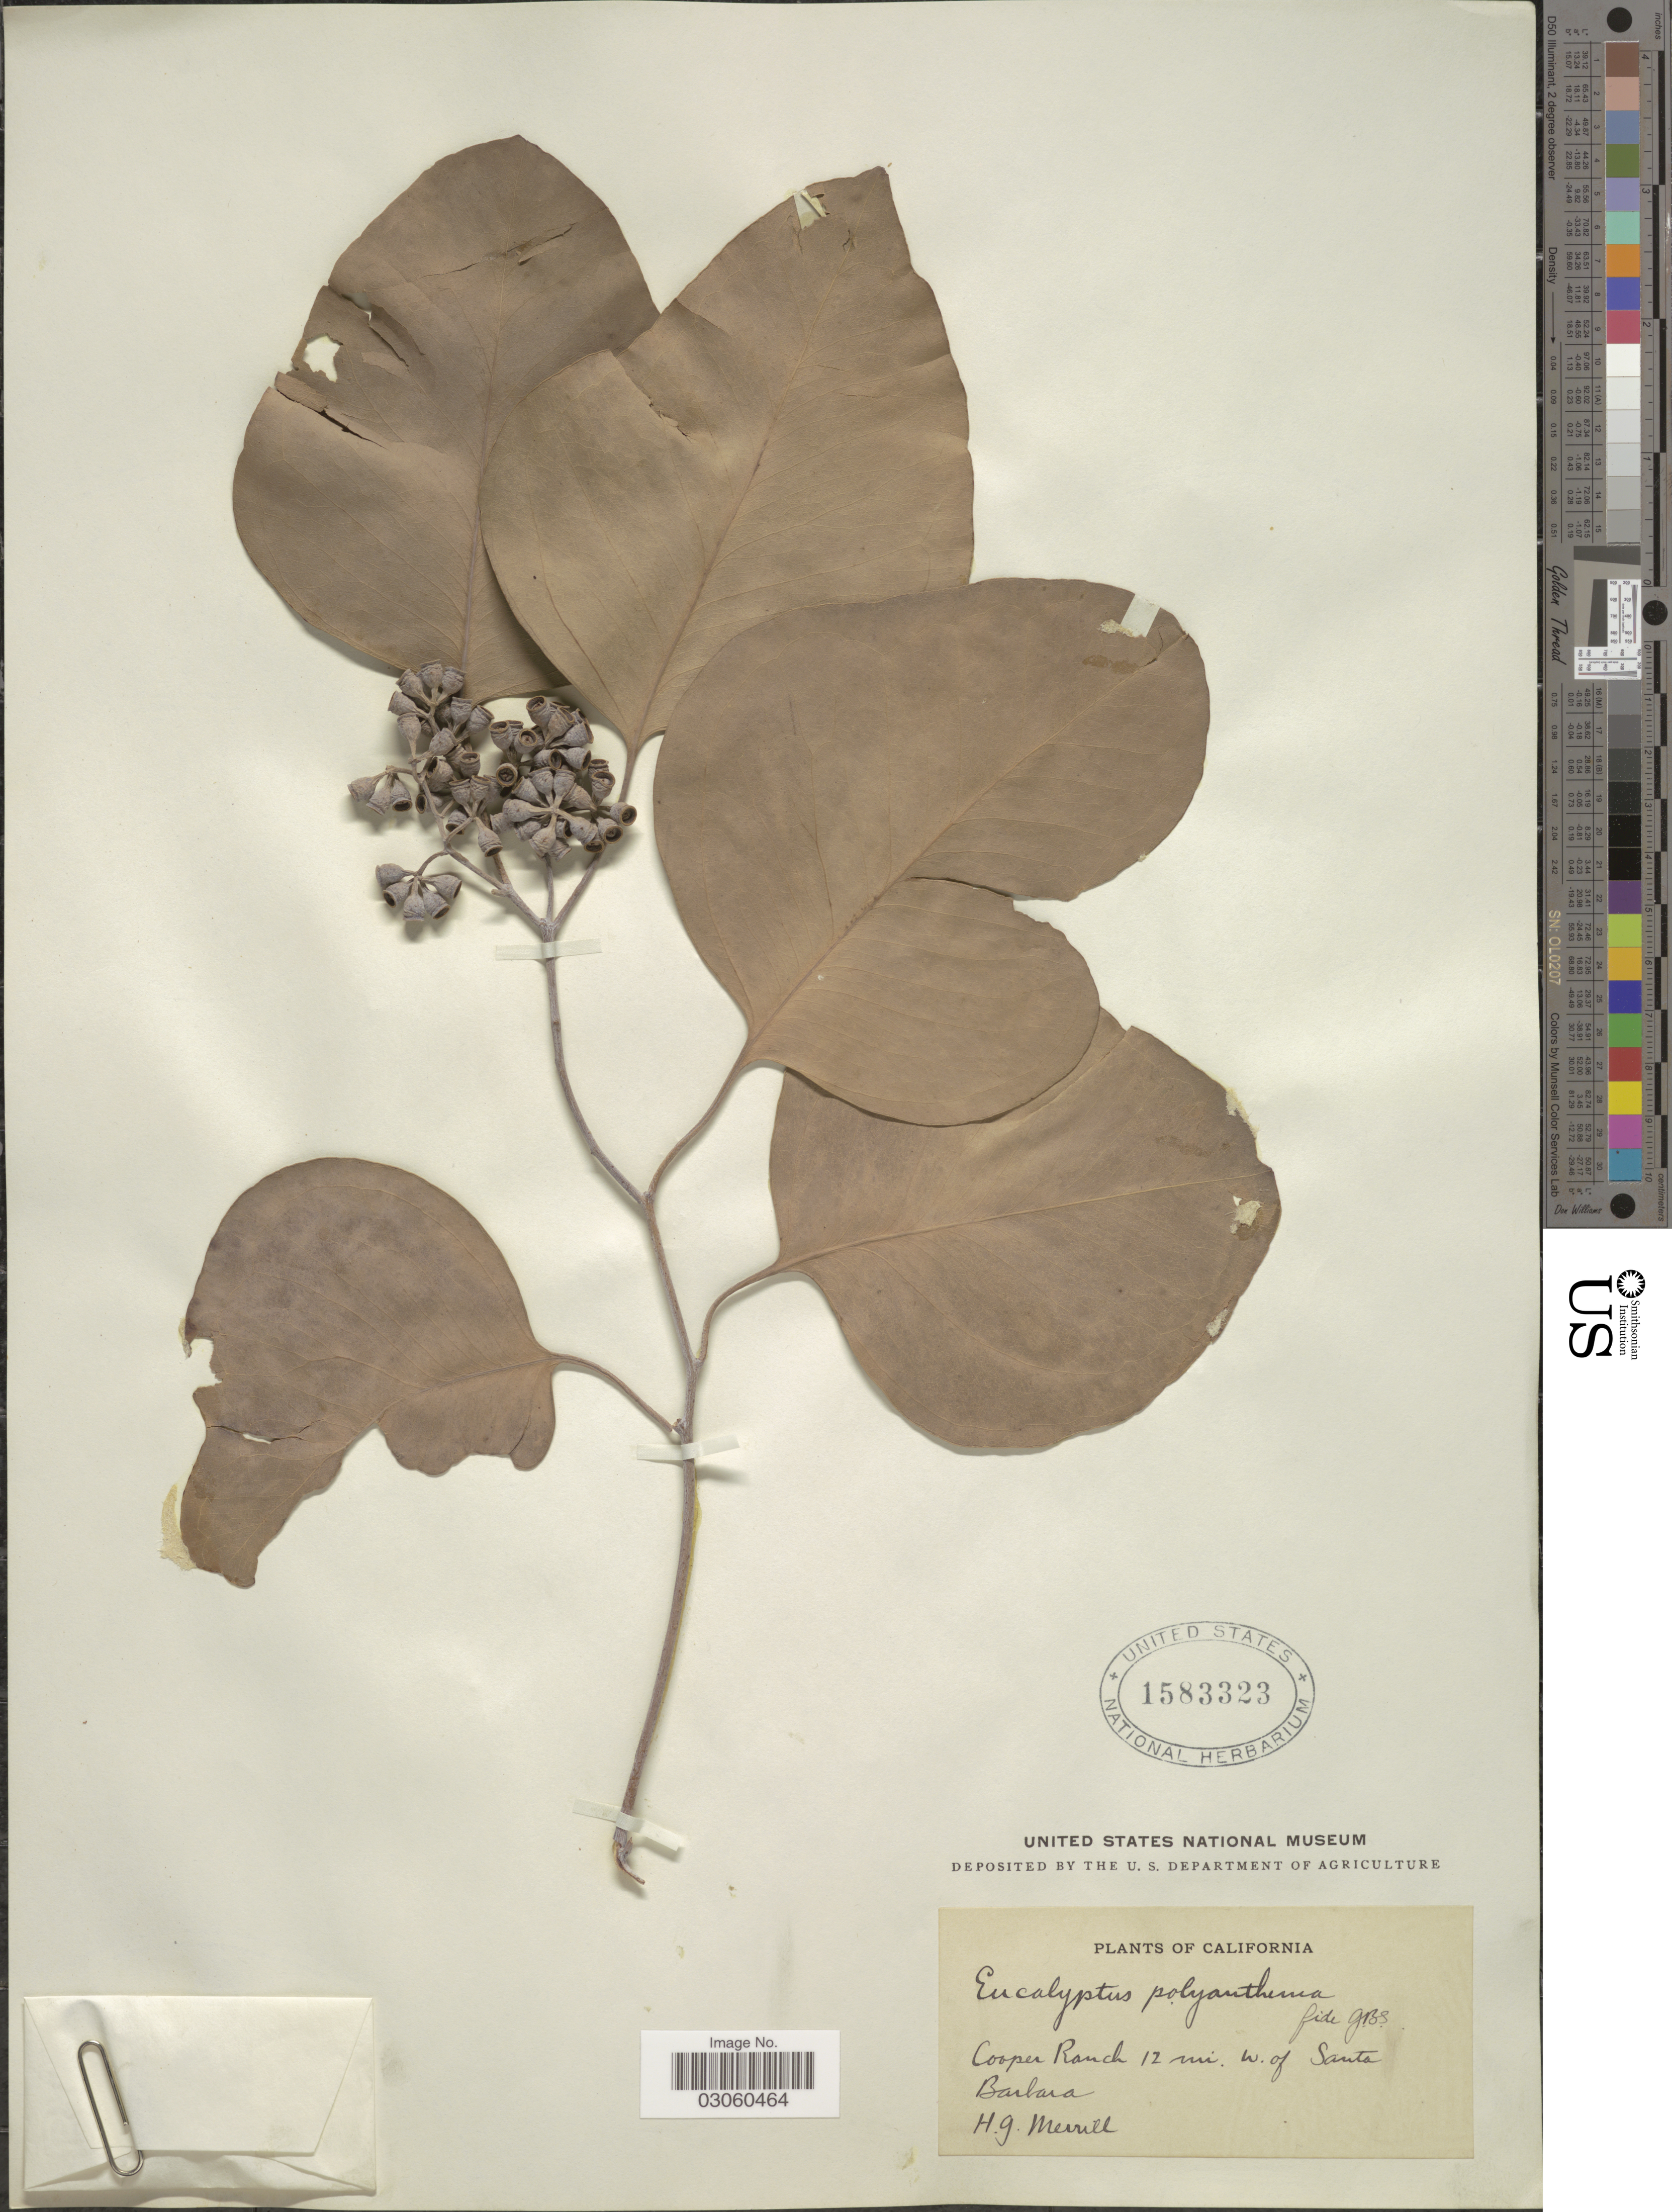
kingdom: Plantae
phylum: Tracheophyta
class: Magnoliopsida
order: Myrtales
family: Myrtaceae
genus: Eucalyptus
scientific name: Eucalyptus polyanthemos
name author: Schauer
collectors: H. Merrill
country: United States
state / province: California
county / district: Santa Barbara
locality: Cooper Ranch 12 mi. W. of Santa Barbara.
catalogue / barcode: US 1583323